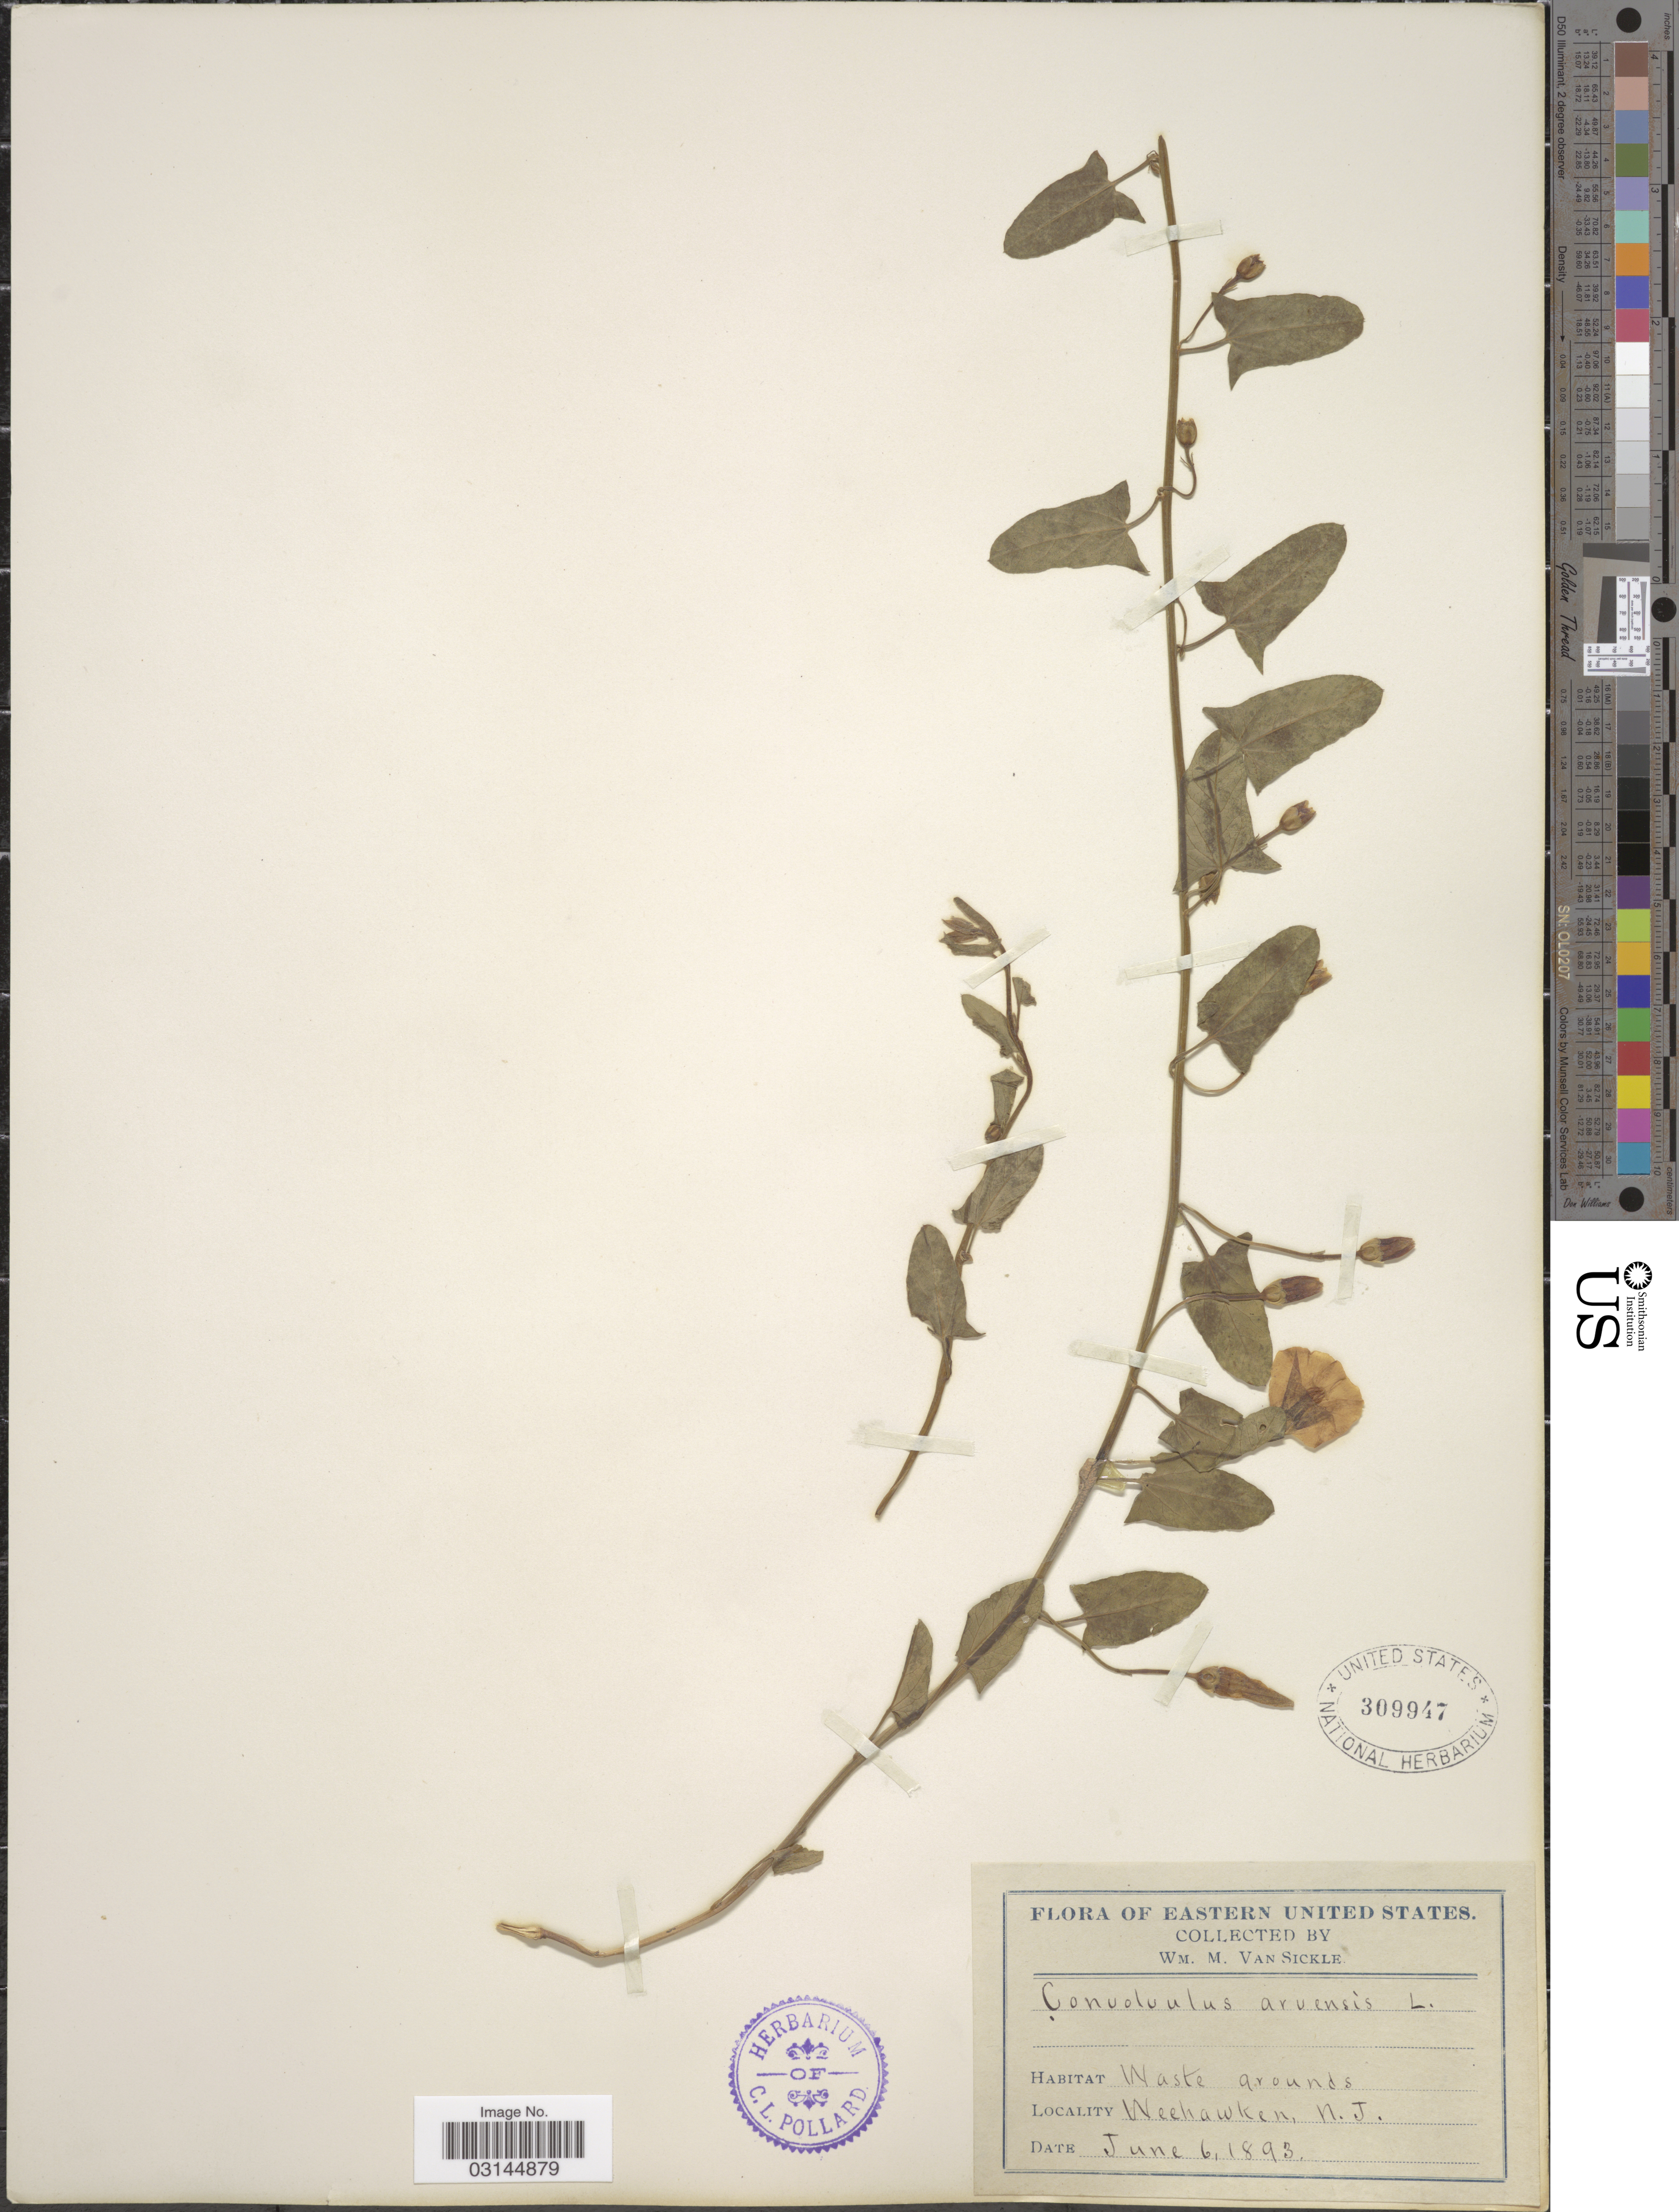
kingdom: Plantae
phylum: Tracheophyta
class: Magnoliopsida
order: Solanales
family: Convolvulaceae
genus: Convolvulus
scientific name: Convolvulus arvensis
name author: L.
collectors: W. M. Van Sickle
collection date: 1893-06-06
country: United States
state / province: New Jersey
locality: Eastern United States, Weehawken.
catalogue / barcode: US 309947